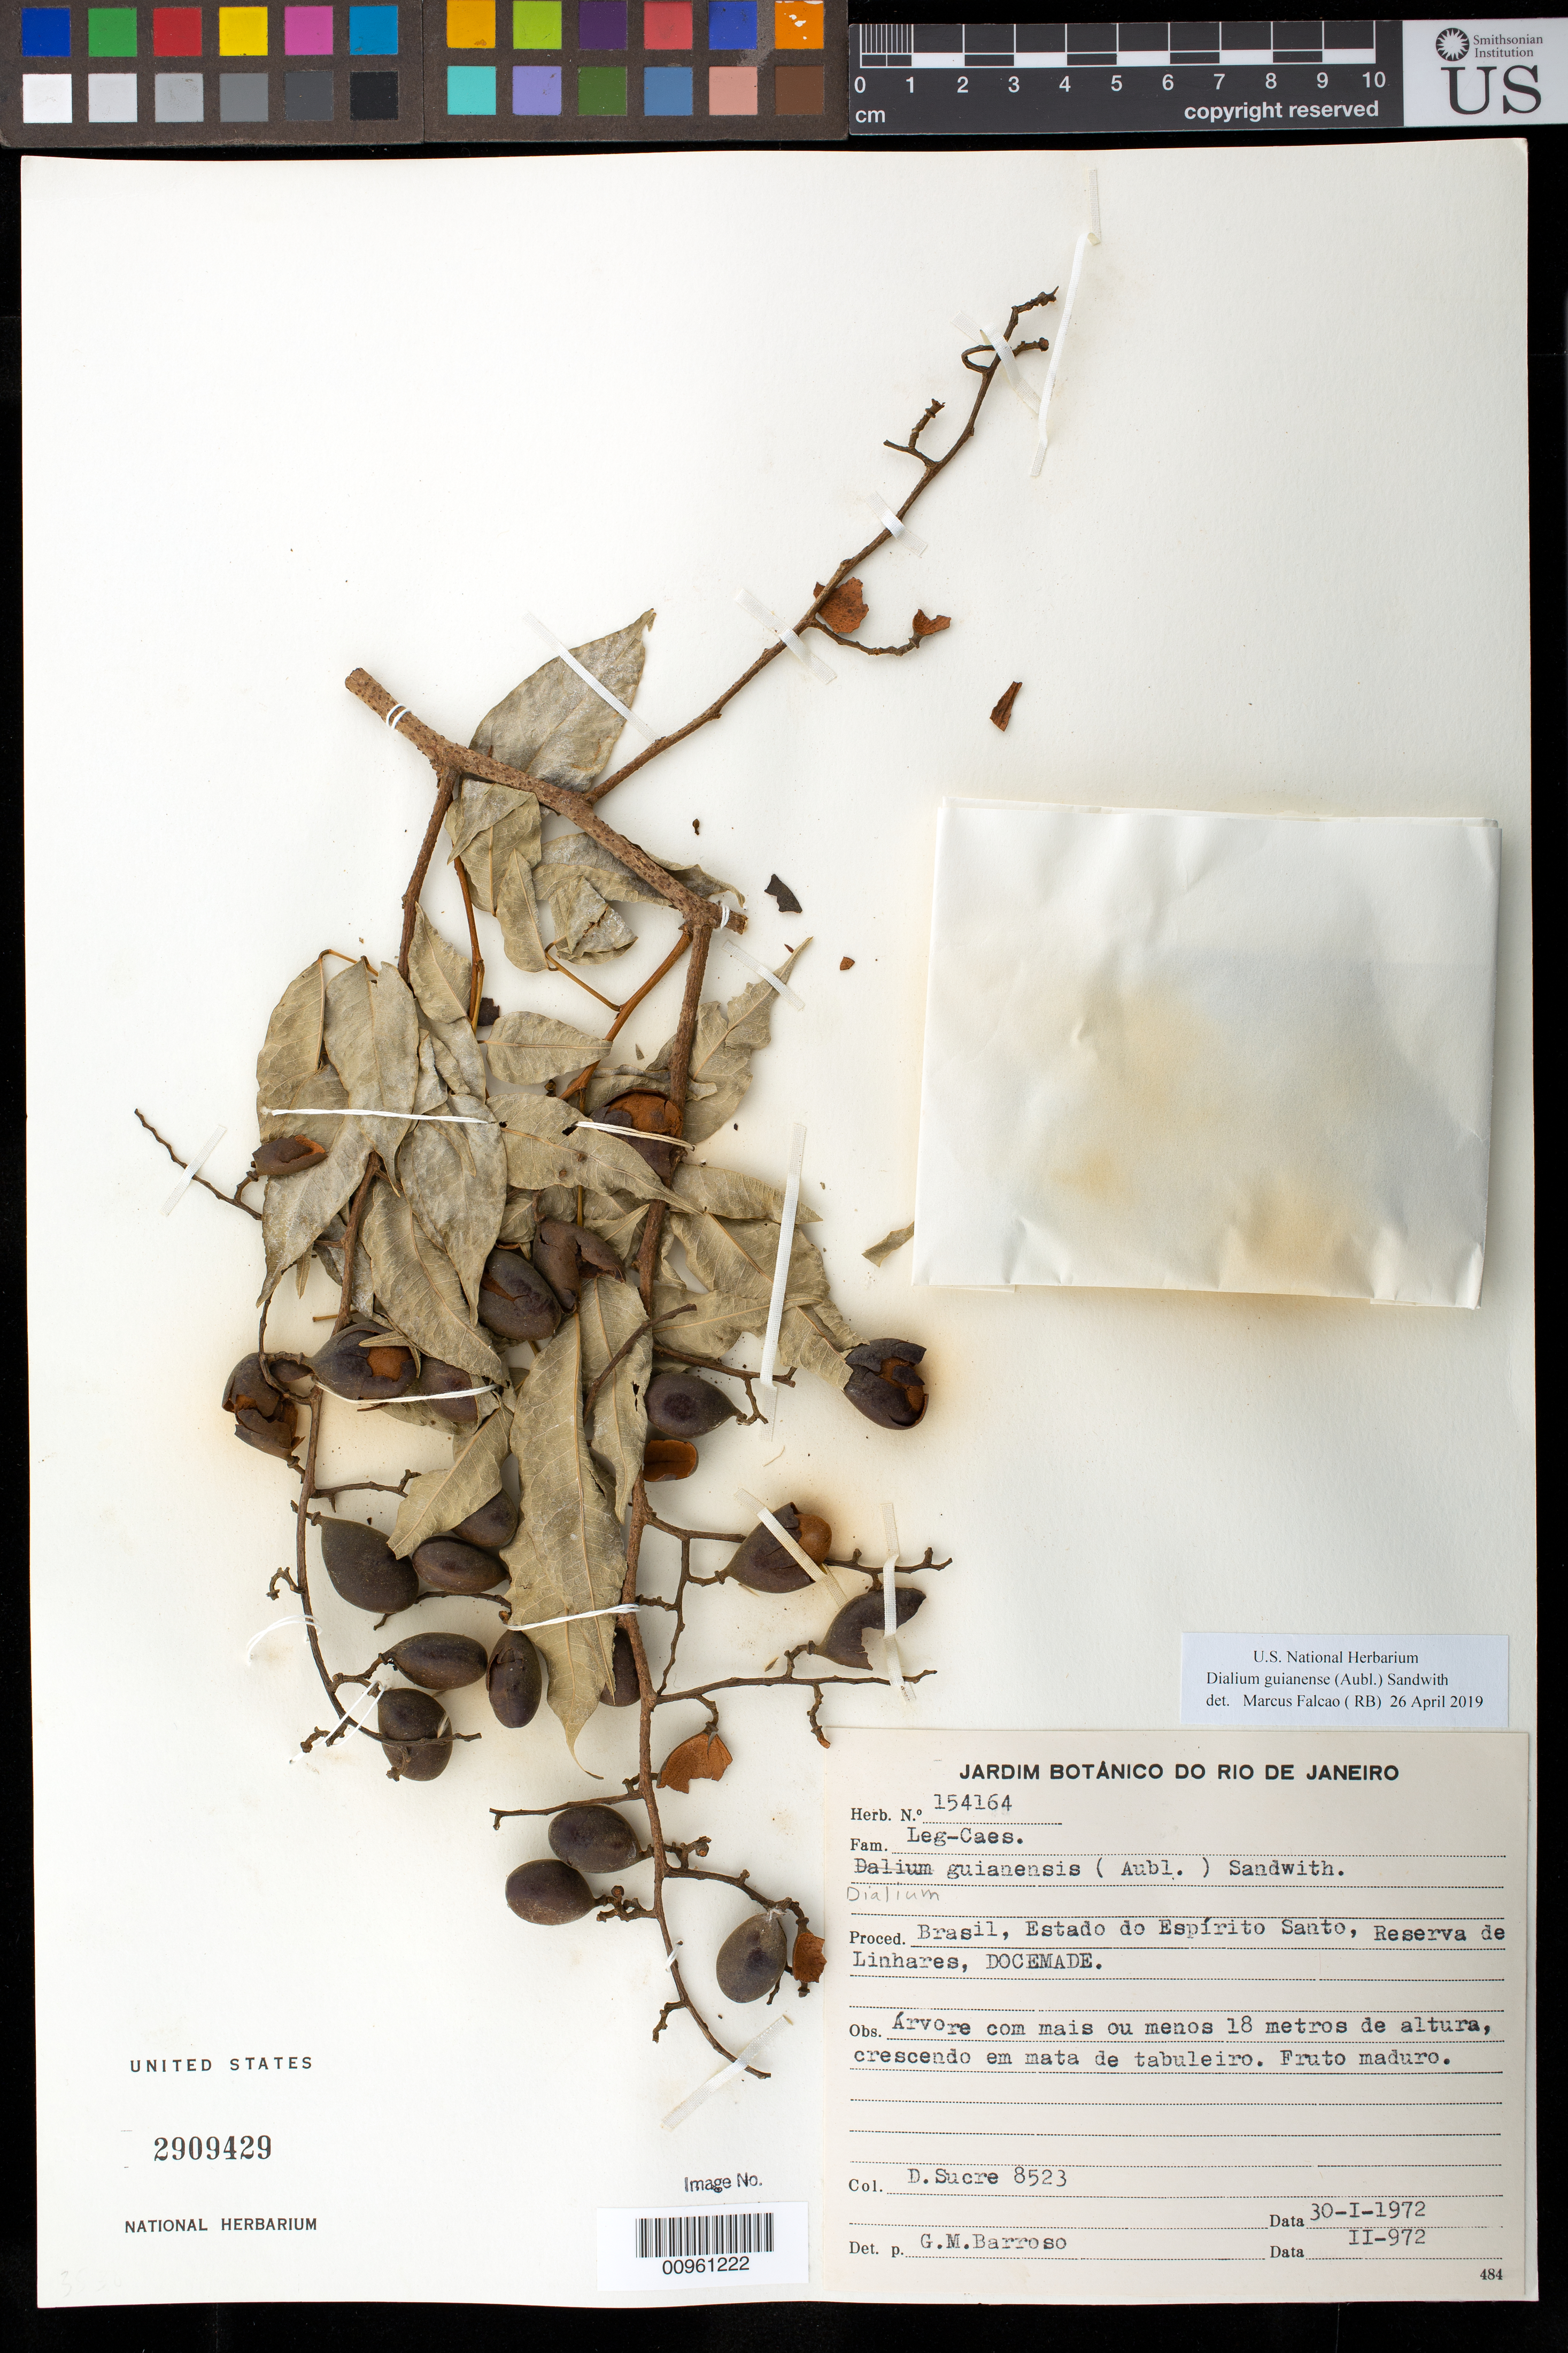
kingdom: Plantae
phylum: Tracheophyta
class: Magnoliopsida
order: Fabales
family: Fabaceae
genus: Dialium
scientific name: Dialium guianense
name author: (Aubl.) Sandwith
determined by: Falcão, Marcus J.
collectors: D. Sucre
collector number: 8523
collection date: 1972-01-30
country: Brazil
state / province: Espirito Santo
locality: DOCEMADE, Reserva de Linhares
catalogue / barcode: US 2909429